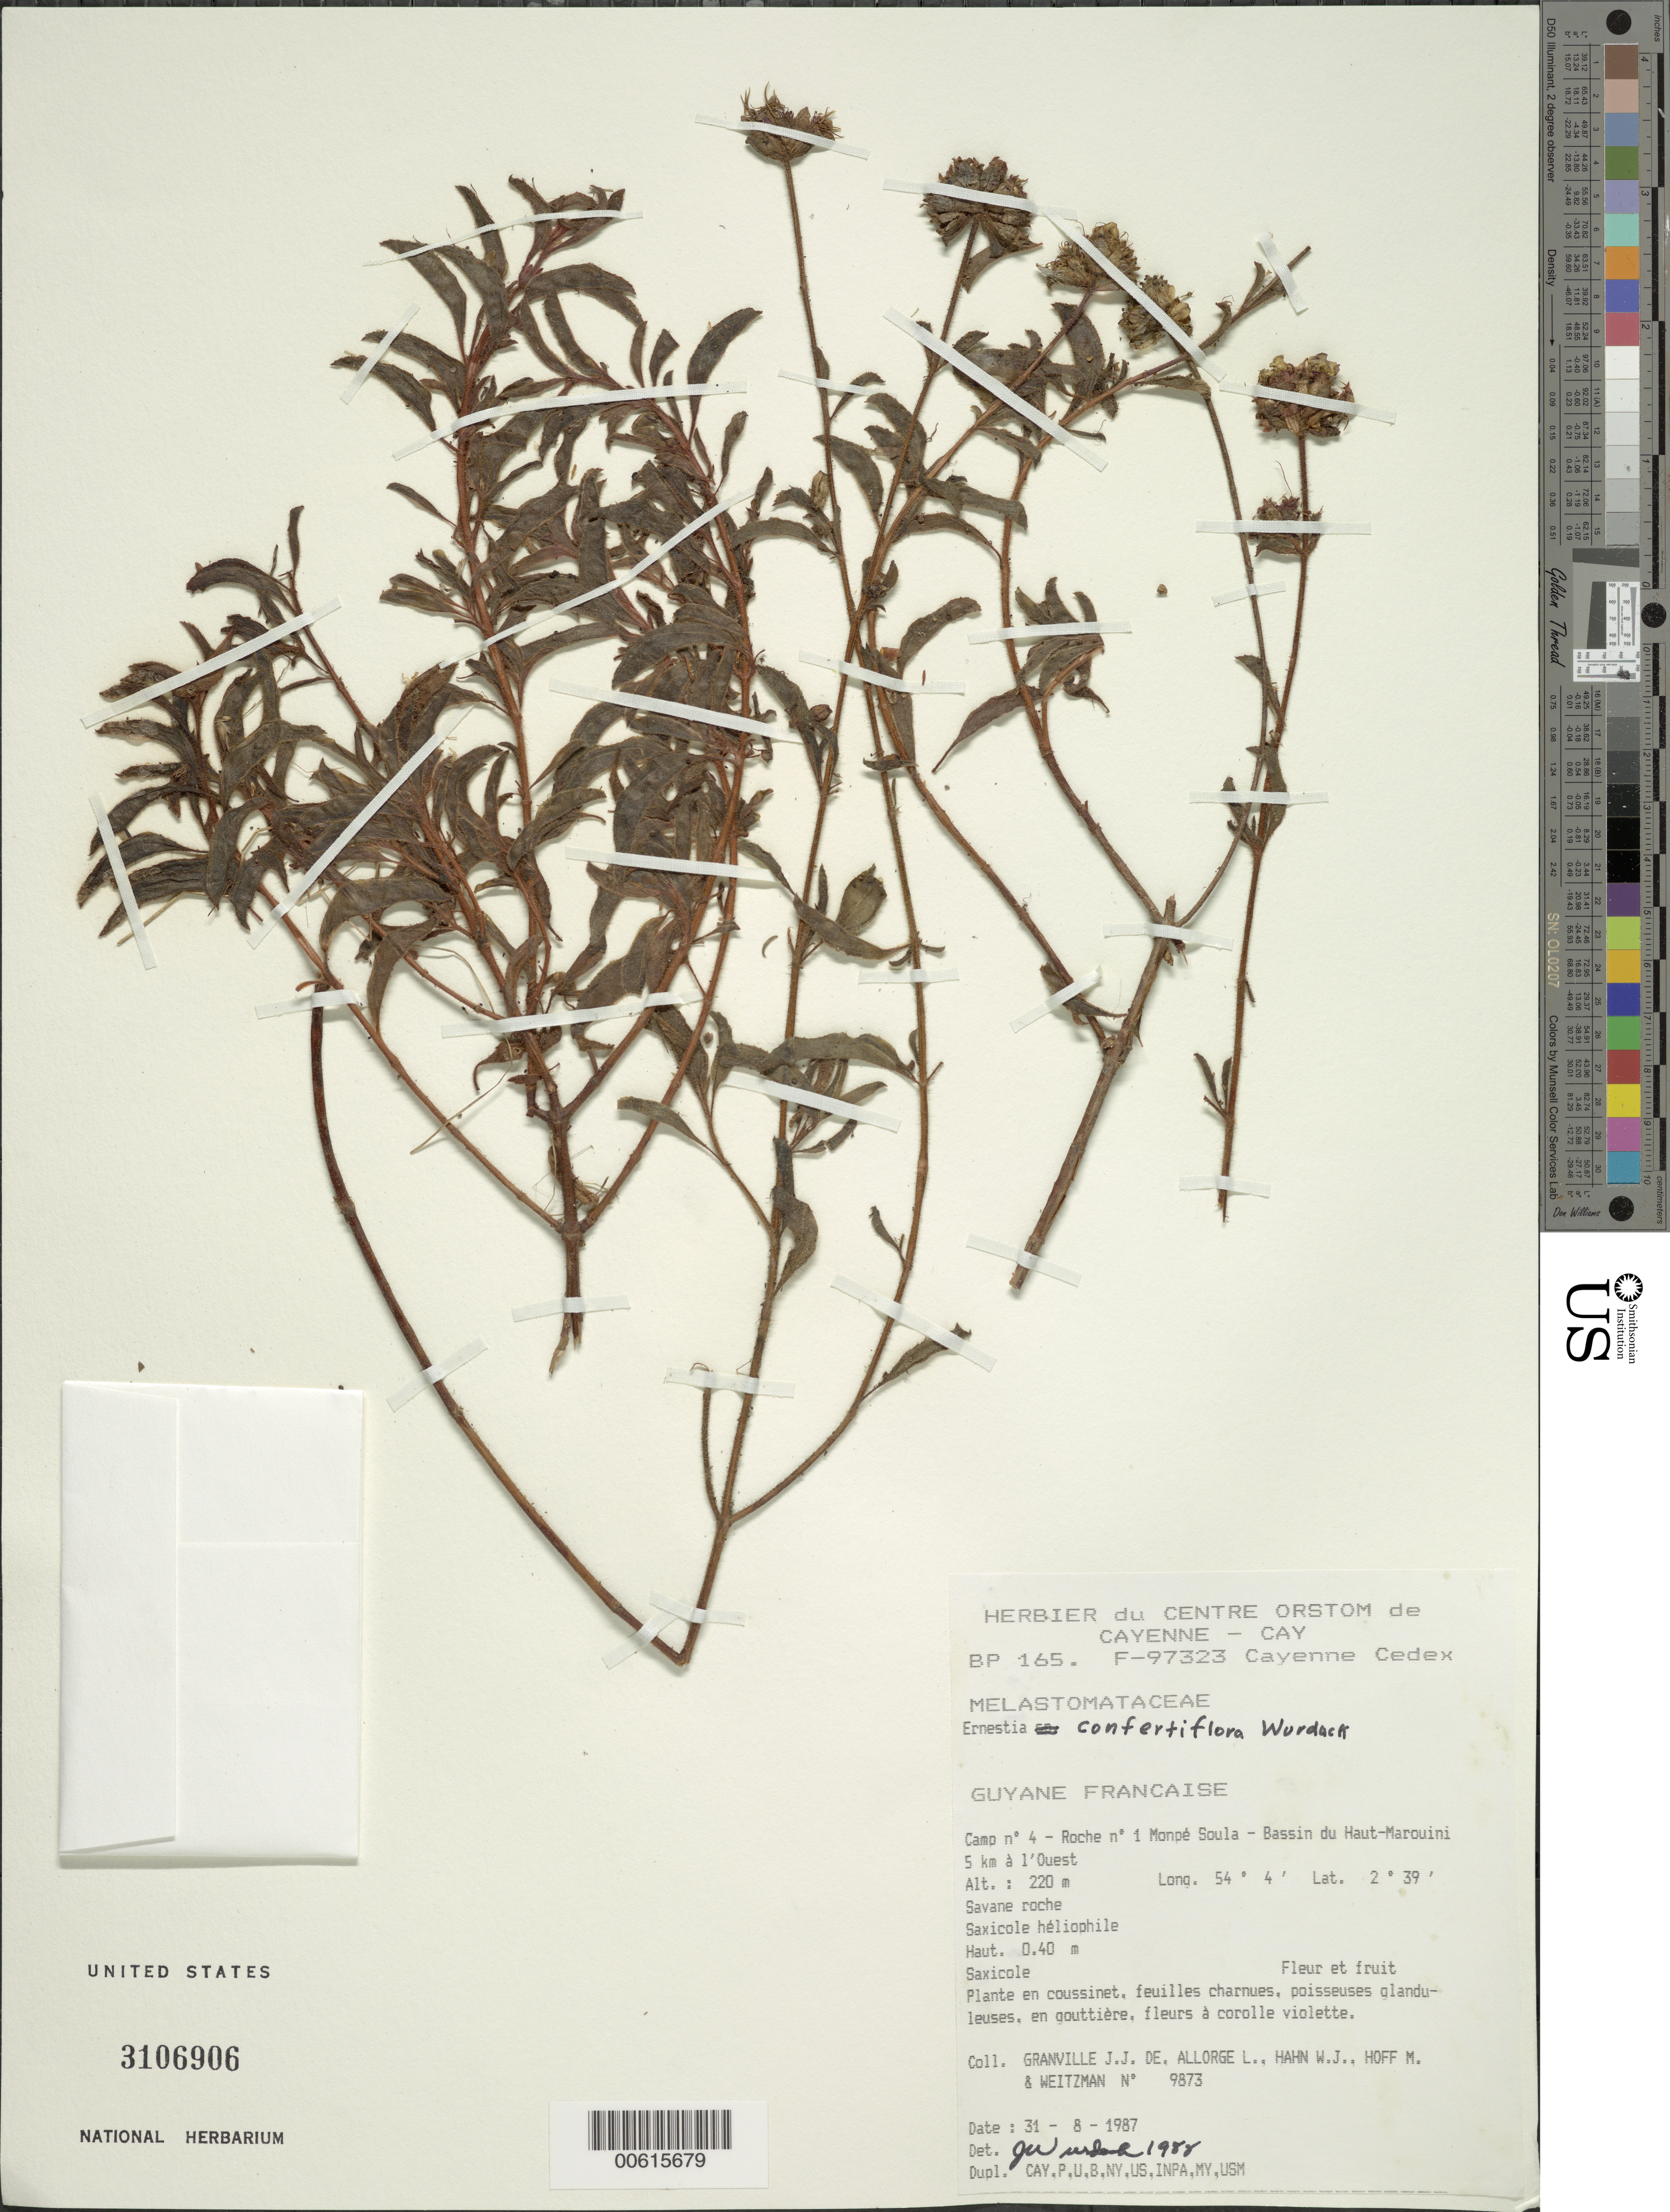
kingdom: Plantae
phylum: Tracheophyta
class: Magnoliopsida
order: Myrtales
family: Melastomataceae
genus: Ernestia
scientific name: Ernestia confertiflora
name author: Wurdack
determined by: Wurdack, John J., (US), US (UNITED STATES)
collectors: J.-J. de Granville, L. Allorge, W. J. Hahn, M. Hoff & A. L. Weitzman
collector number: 9873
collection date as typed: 31-Aug-87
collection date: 1987-08-31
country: French Guiana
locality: Monpé Soula, Camp #4, roche no. 1, Bassin du Haut-Marouini, 5 km W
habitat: Savane roche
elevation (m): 220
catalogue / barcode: US 3106906